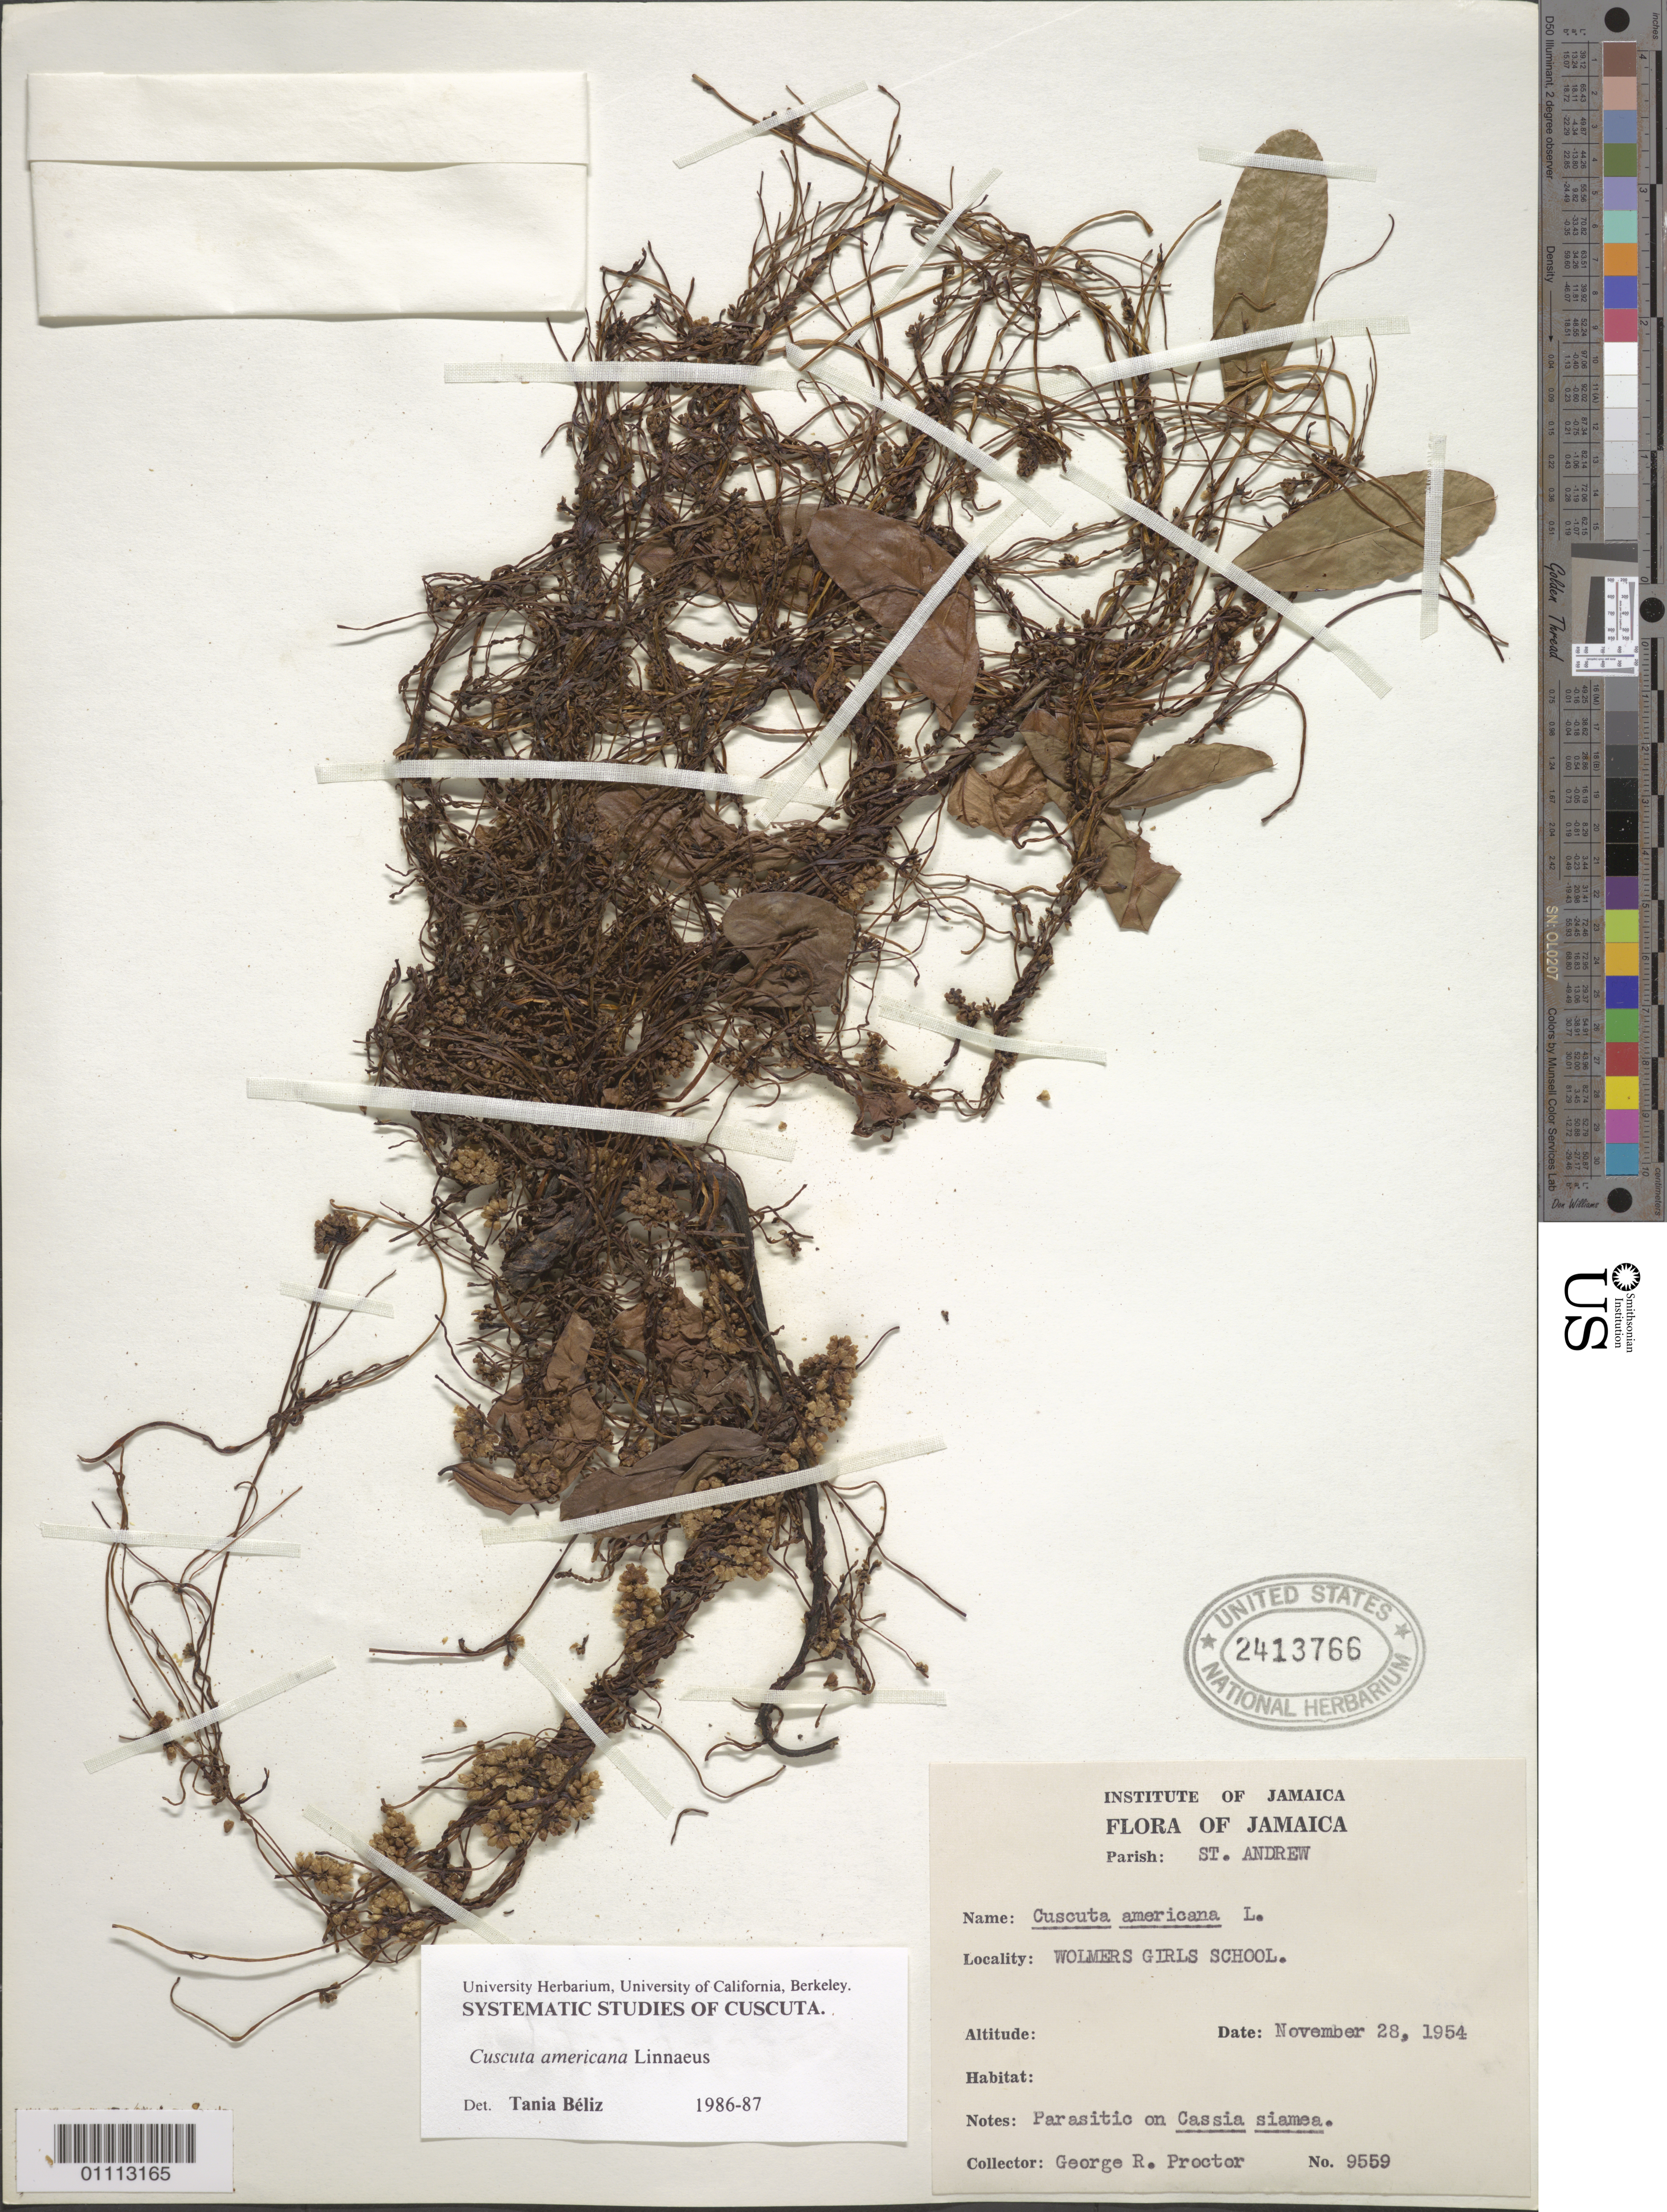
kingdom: Plantae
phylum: Tracheophyta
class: Magnoliopsida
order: Solanales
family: Convolvulaceae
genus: Cuscuta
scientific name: Cuscuta americana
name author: L.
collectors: G. R. Proctor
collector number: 9559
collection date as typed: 28 Nov 1954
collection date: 1954-11-28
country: Jamaica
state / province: Saint Andrew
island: Jamaica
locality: Wolmers Girls School.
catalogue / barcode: US 2413766